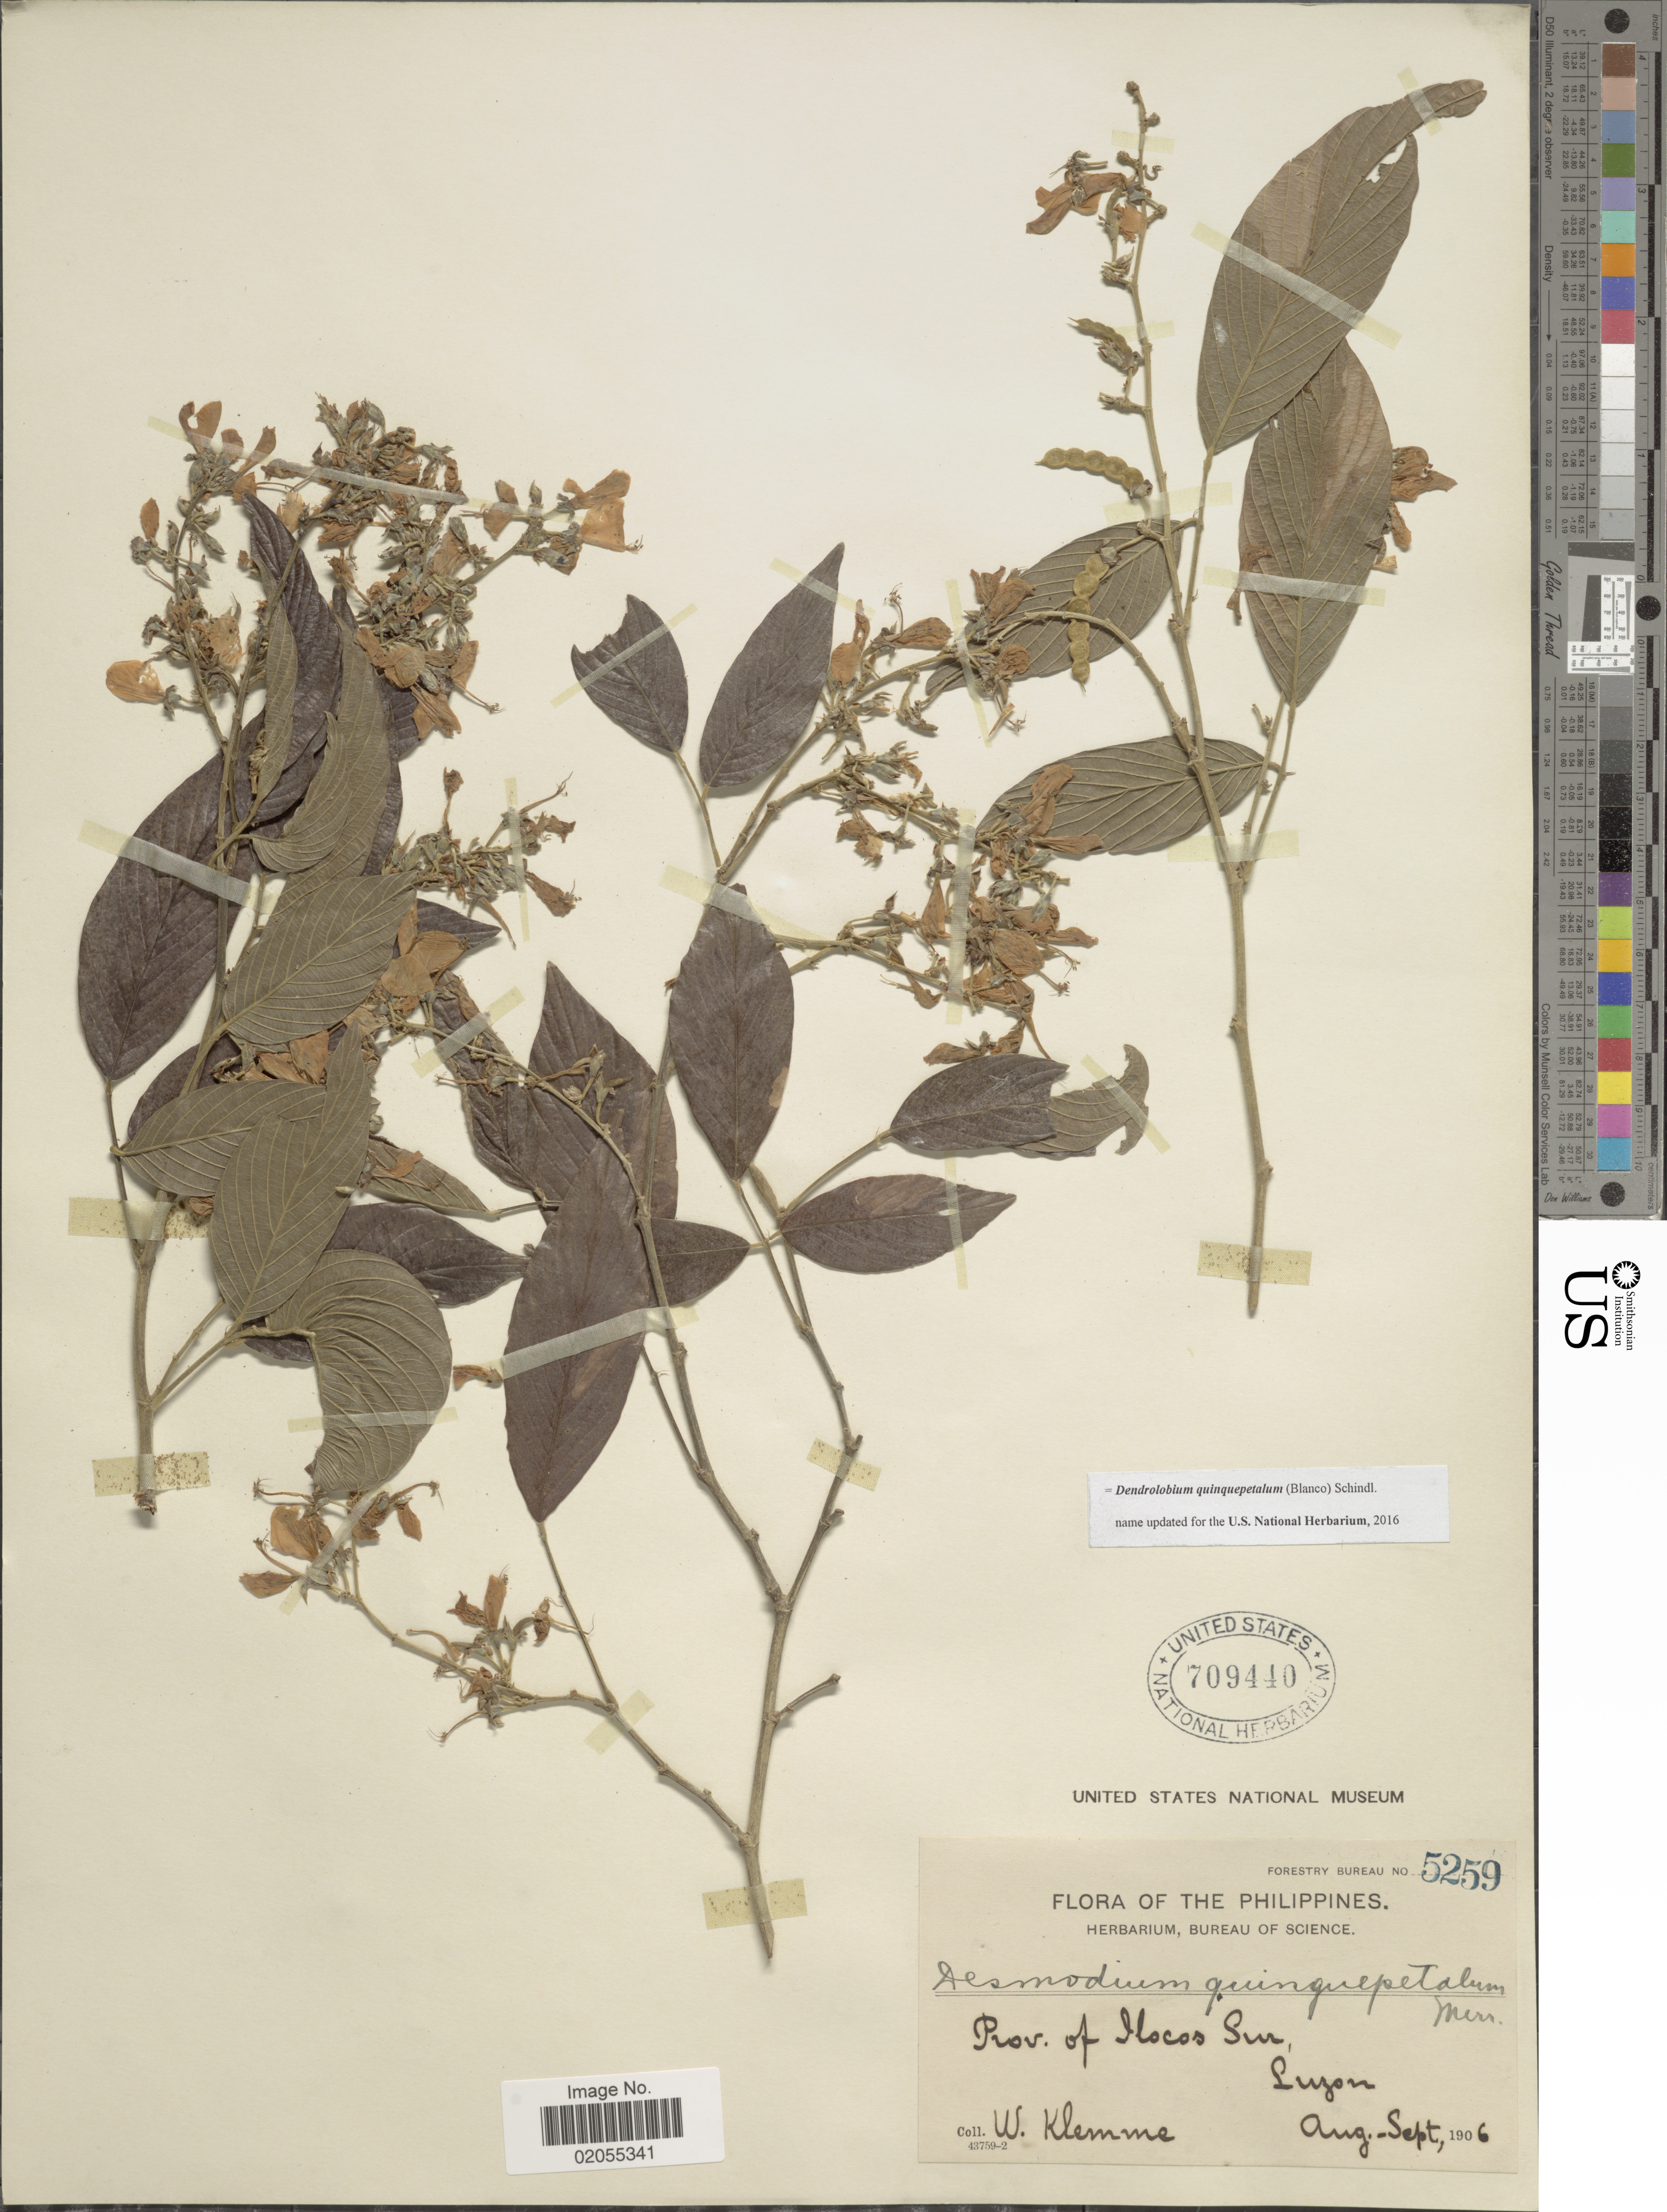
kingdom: Plantae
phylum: Tracheophyta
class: Magnoliopsida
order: Fabales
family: Fabaceae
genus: Dendrolobium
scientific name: Dendrolobium quinquepetalum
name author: (Blanco) H. Ohashi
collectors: W. Klemme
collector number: Forestry Bureau 5259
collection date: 1906-08/1906-09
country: Philippines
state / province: Ilocos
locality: Prov. of Ilocos Sur, Luzon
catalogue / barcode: US 709440